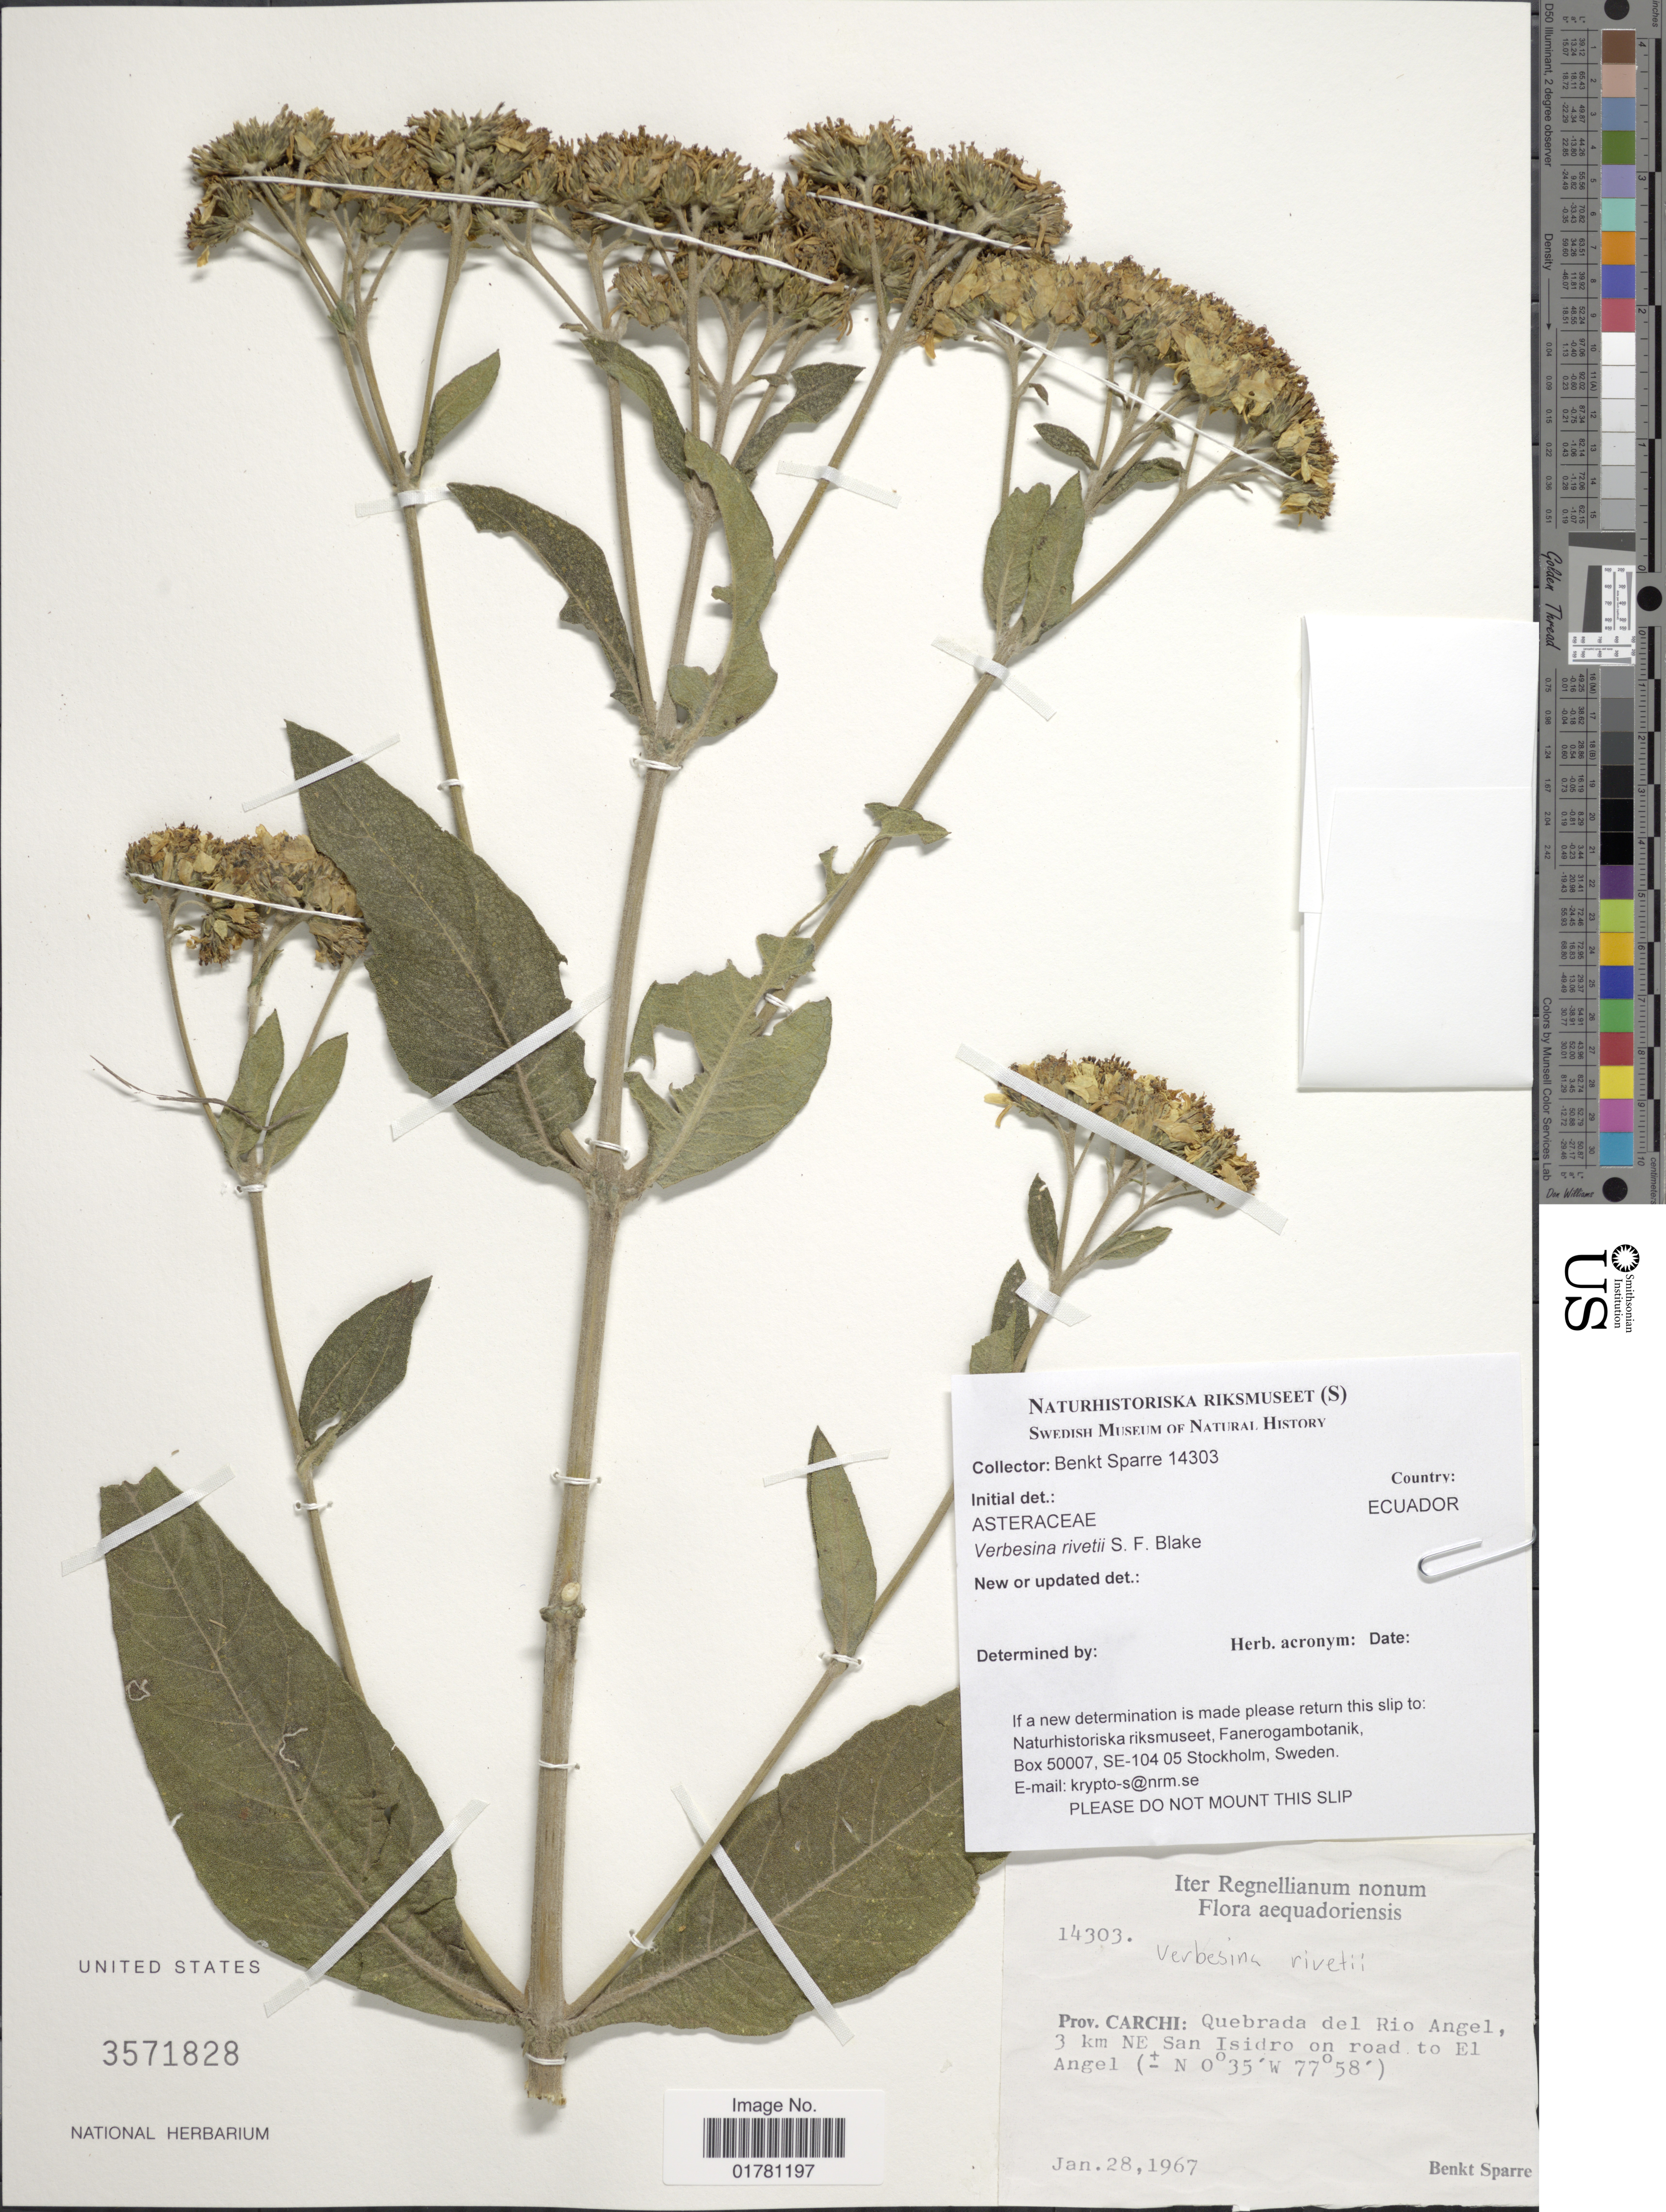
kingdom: Plantae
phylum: Tracheophyta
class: Magnoliopsida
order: Asterales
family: Asteraceae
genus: Verbesina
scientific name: Verbesina rivetii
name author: S.F. Blake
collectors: B. Sparre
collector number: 14303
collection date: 1967-01-28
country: Ecuador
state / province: Carchi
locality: Quebrada del Rio Angel, 3 km NE San Isidro on road to El Angel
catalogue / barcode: US 3571828